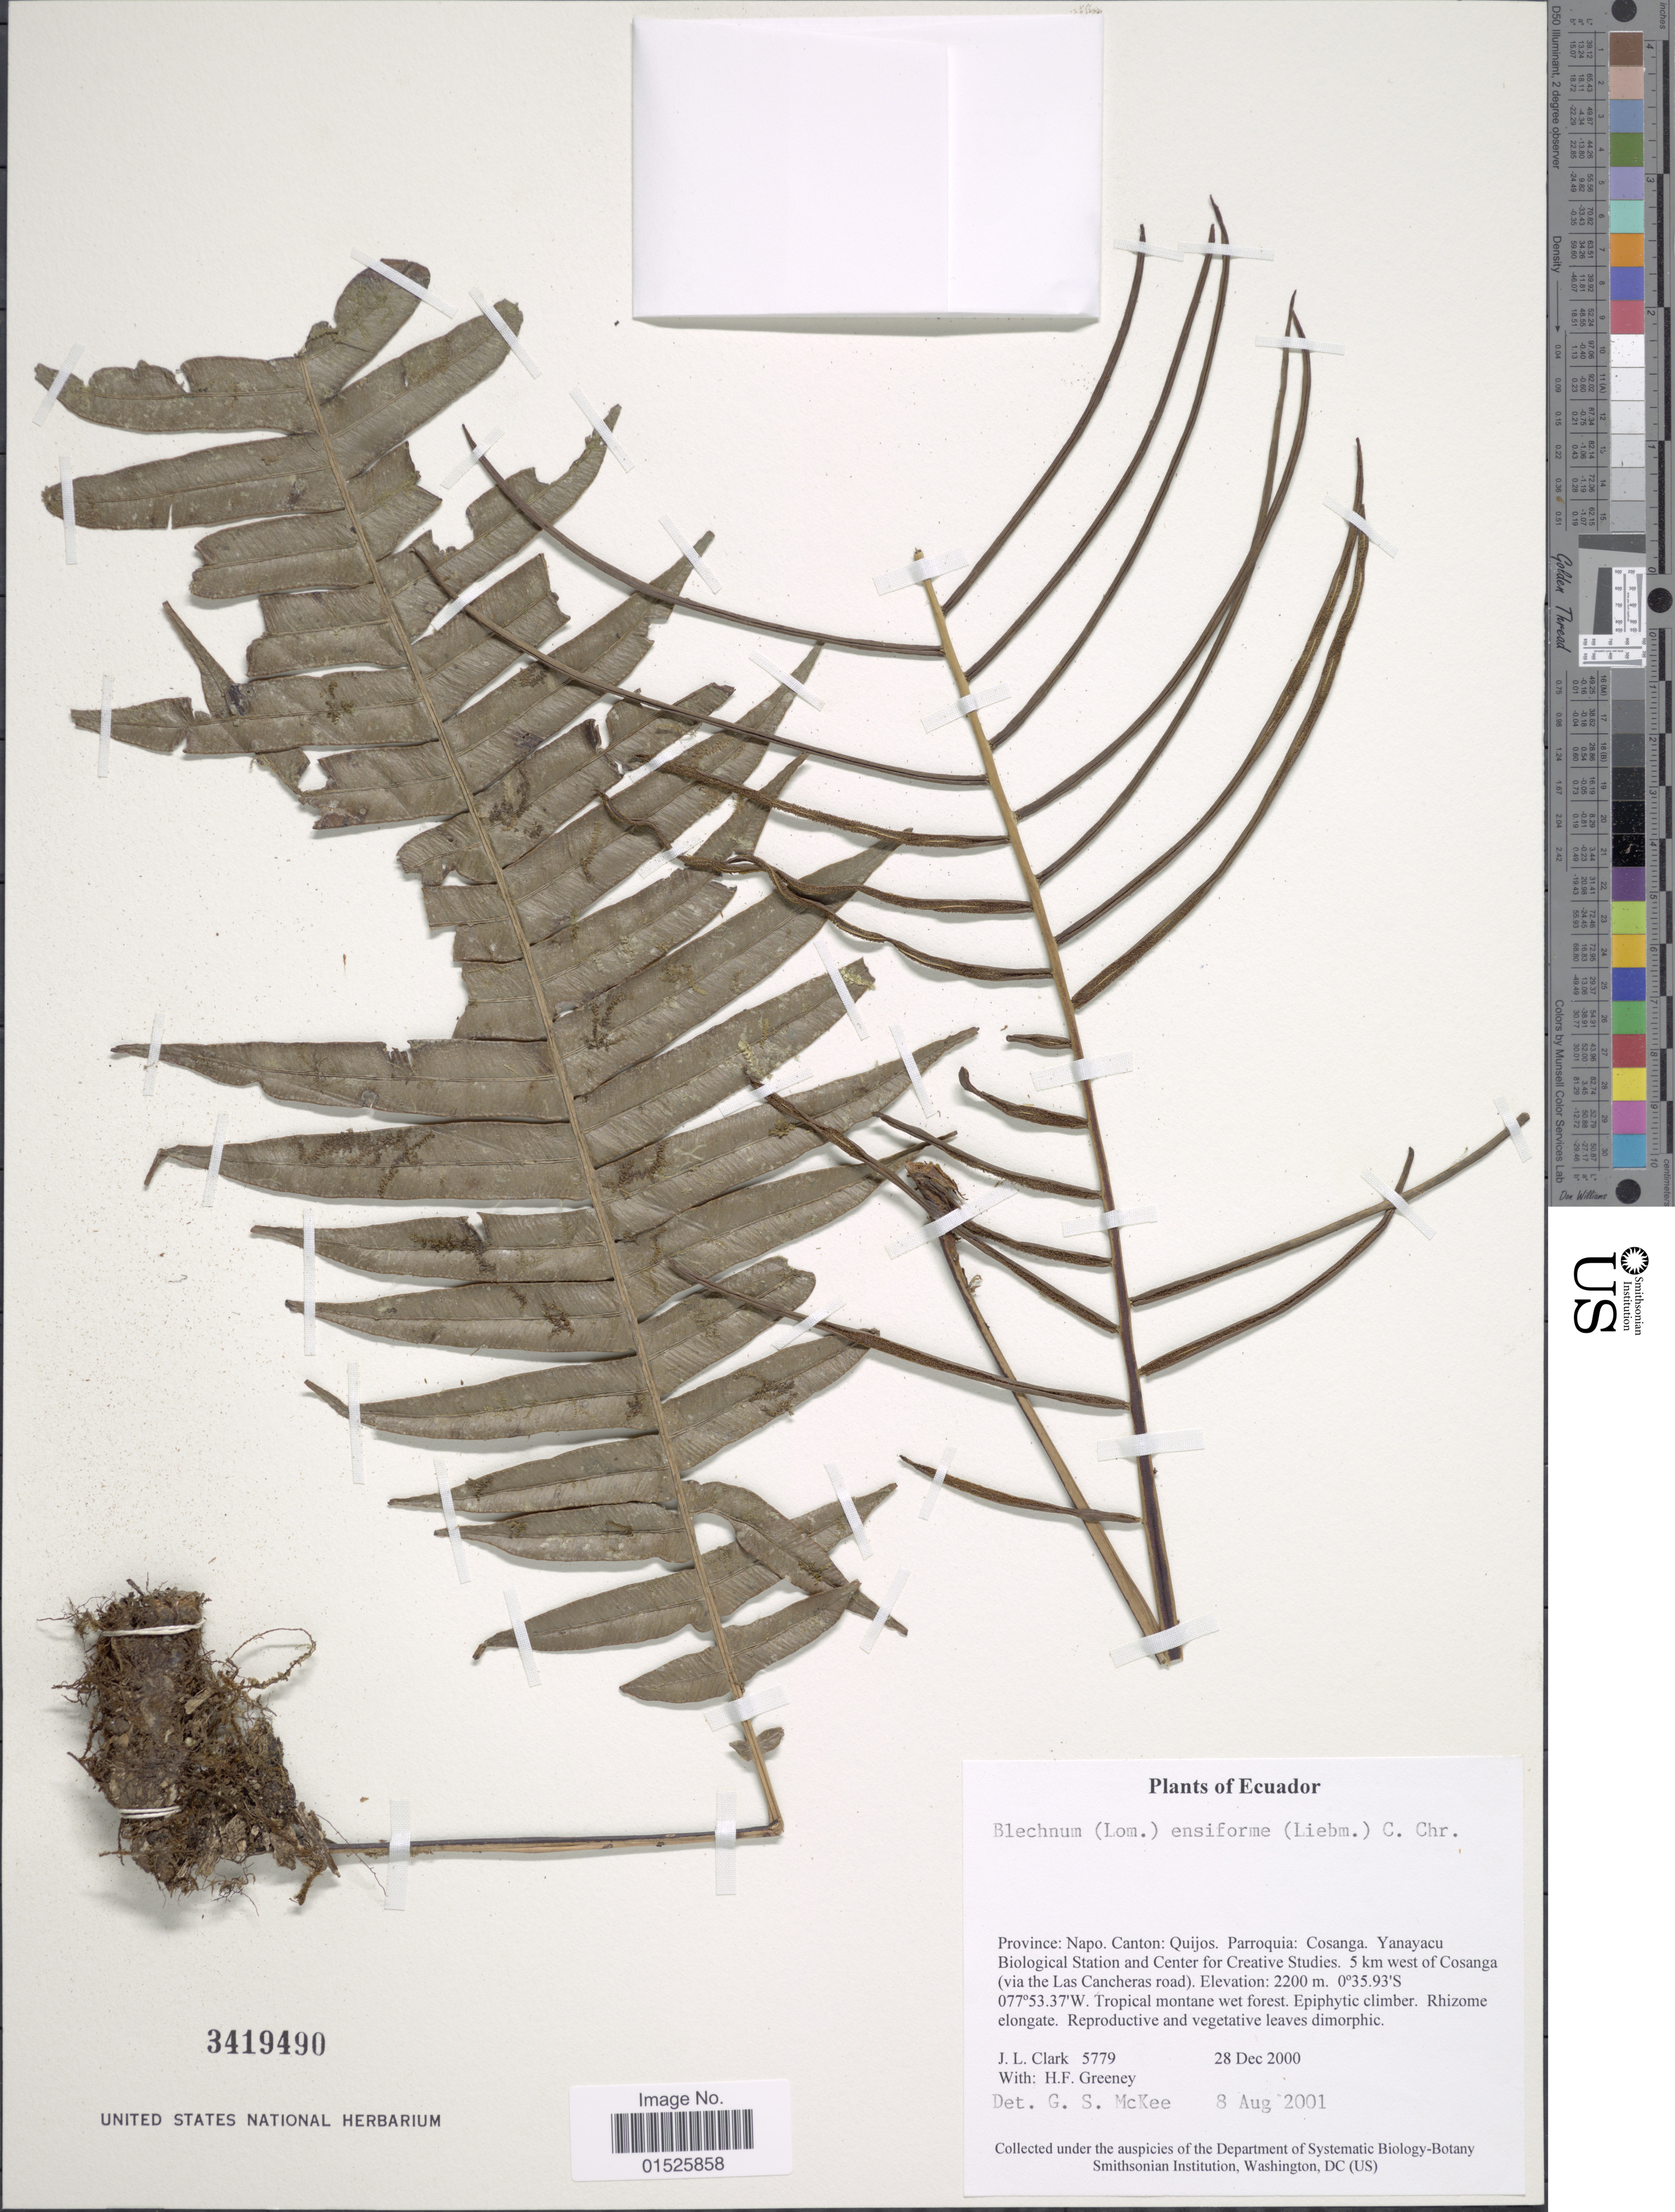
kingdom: Plantae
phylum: Tracheophyta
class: Polypodiopsida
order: Polypodiales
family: Blechnaceae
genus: Blechnum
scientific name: Blechnum ensiforme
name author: (Liebm.) C. Chr.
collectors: J. L. Clark & H. Greeney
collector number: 5779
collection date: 2000-12-28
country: Ecuador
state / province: Napo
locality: Canton: Quijos. Parroquia: Cosanga. Yanayacu Biological Station and Center for Creative Studies. 5 km west of Cosanga (via the Las Cancheras road)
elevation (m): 2200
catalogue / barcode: US 3419490